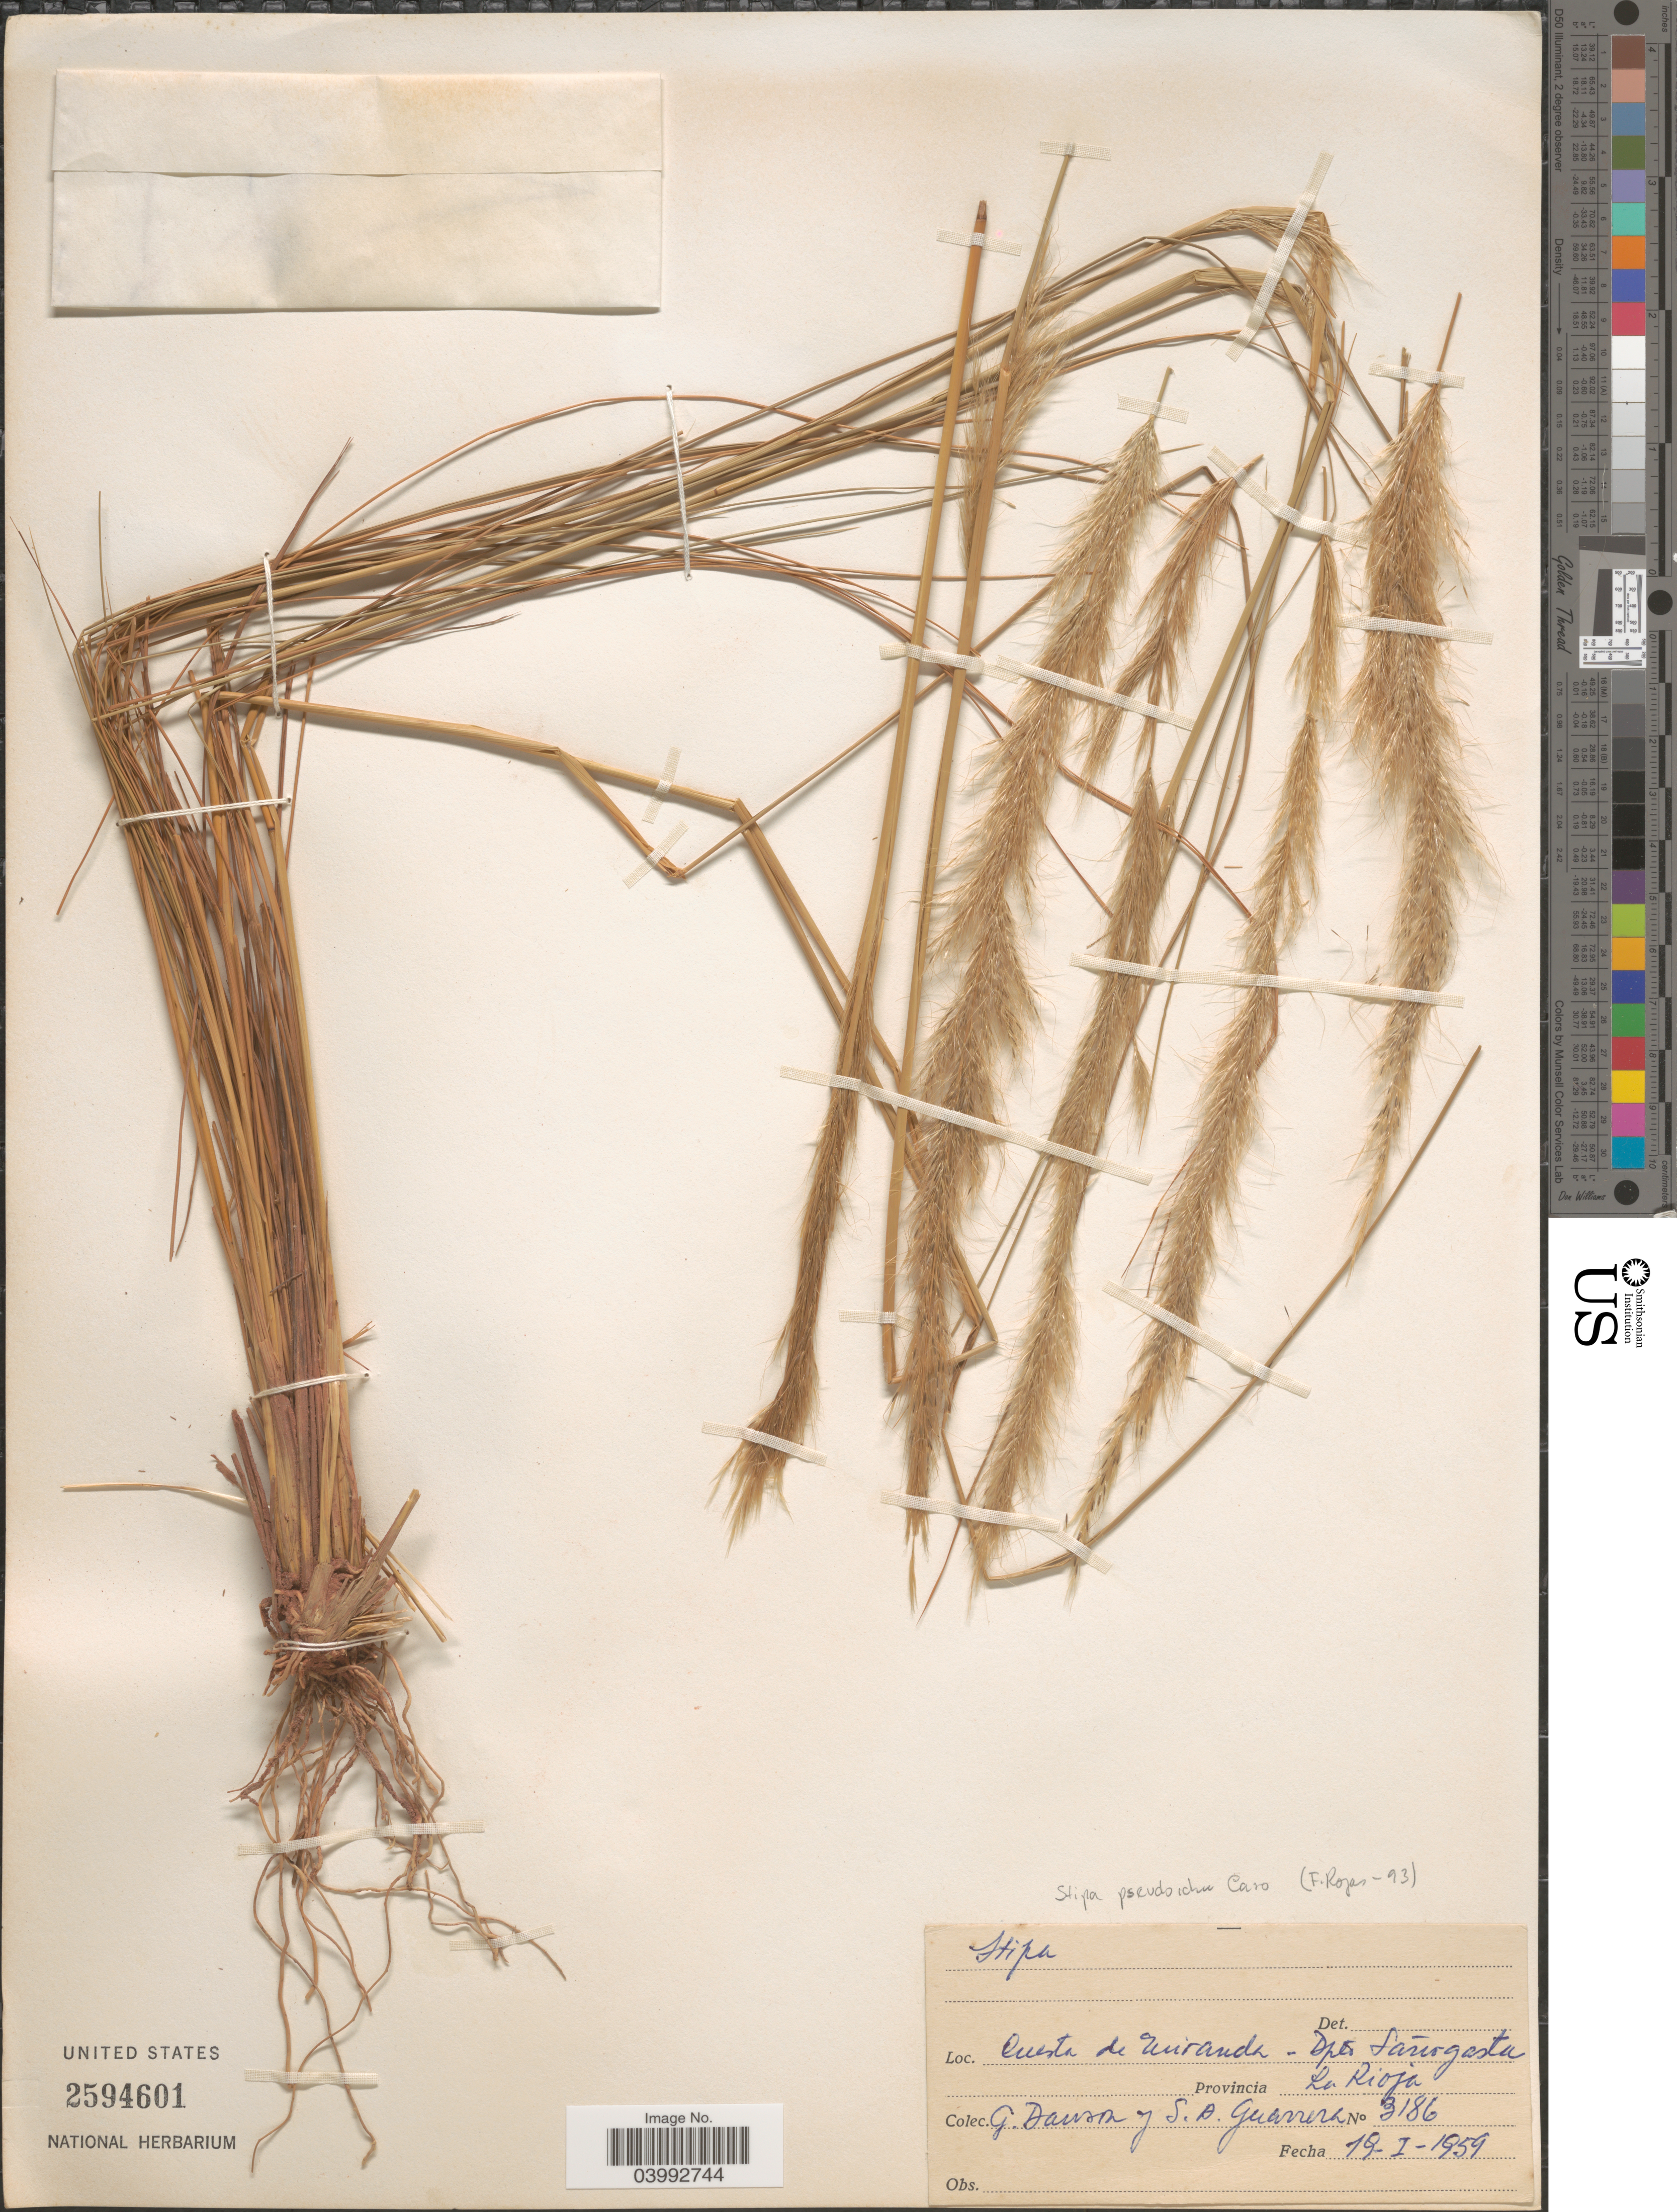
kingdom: Plantae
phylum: Tracheophyta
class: Liliopsida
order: Poales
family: Poaceae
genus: Jarava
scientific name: Jarava sp.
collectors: G. Dawson & S. Guarrera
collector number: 3186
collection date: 1959-01-19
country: Argentina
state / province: La Rioja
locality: Cuesta de Miranda - Dpto Sánogasta. Provincia La Rioja.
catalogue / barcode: US 2594601